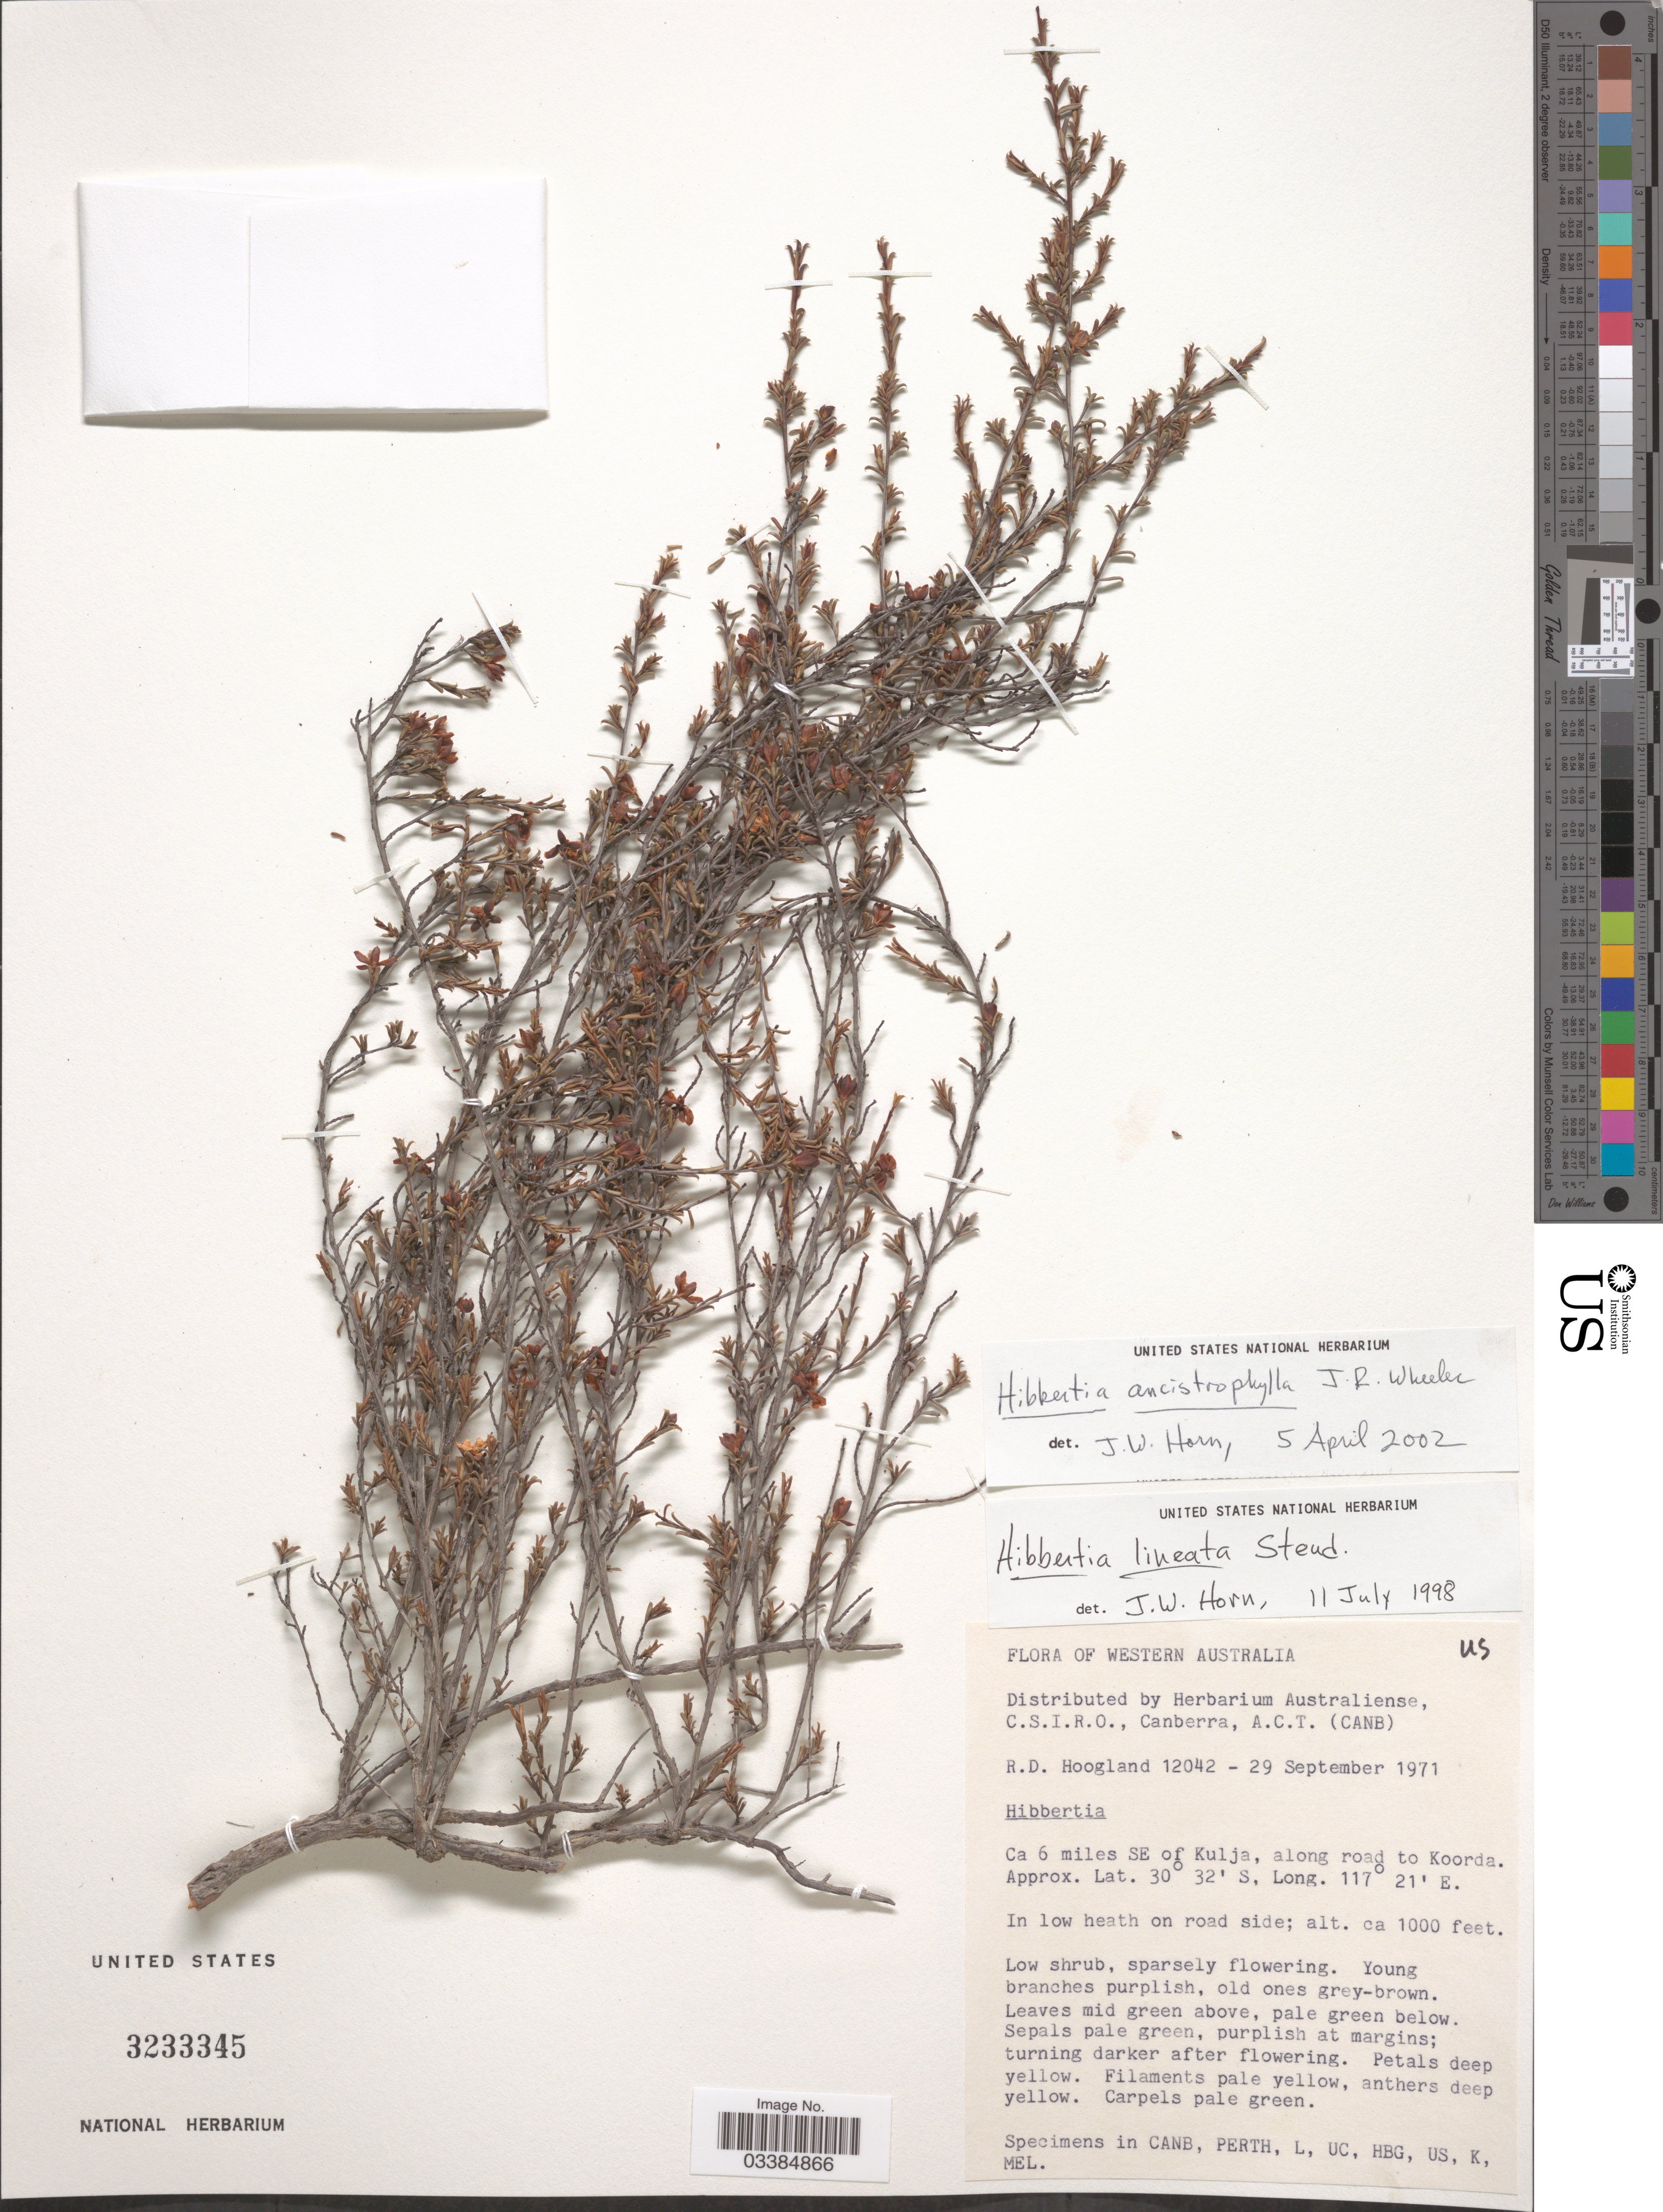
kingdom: Plantae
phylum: Tracheophyta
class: Magnoliopsida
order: Dilleniales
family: Dilleniaceae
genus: Hibbertia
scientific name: Hibbertia ancistrophylla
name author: J.R. Wheeler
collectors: R. D. Hoogland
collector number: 12042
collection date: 1971-09-29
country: Australia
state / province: Western Australia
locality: Ca 6 miles SE of Kulja, along road to Koorda.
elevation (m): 305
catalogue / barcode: US 3233345